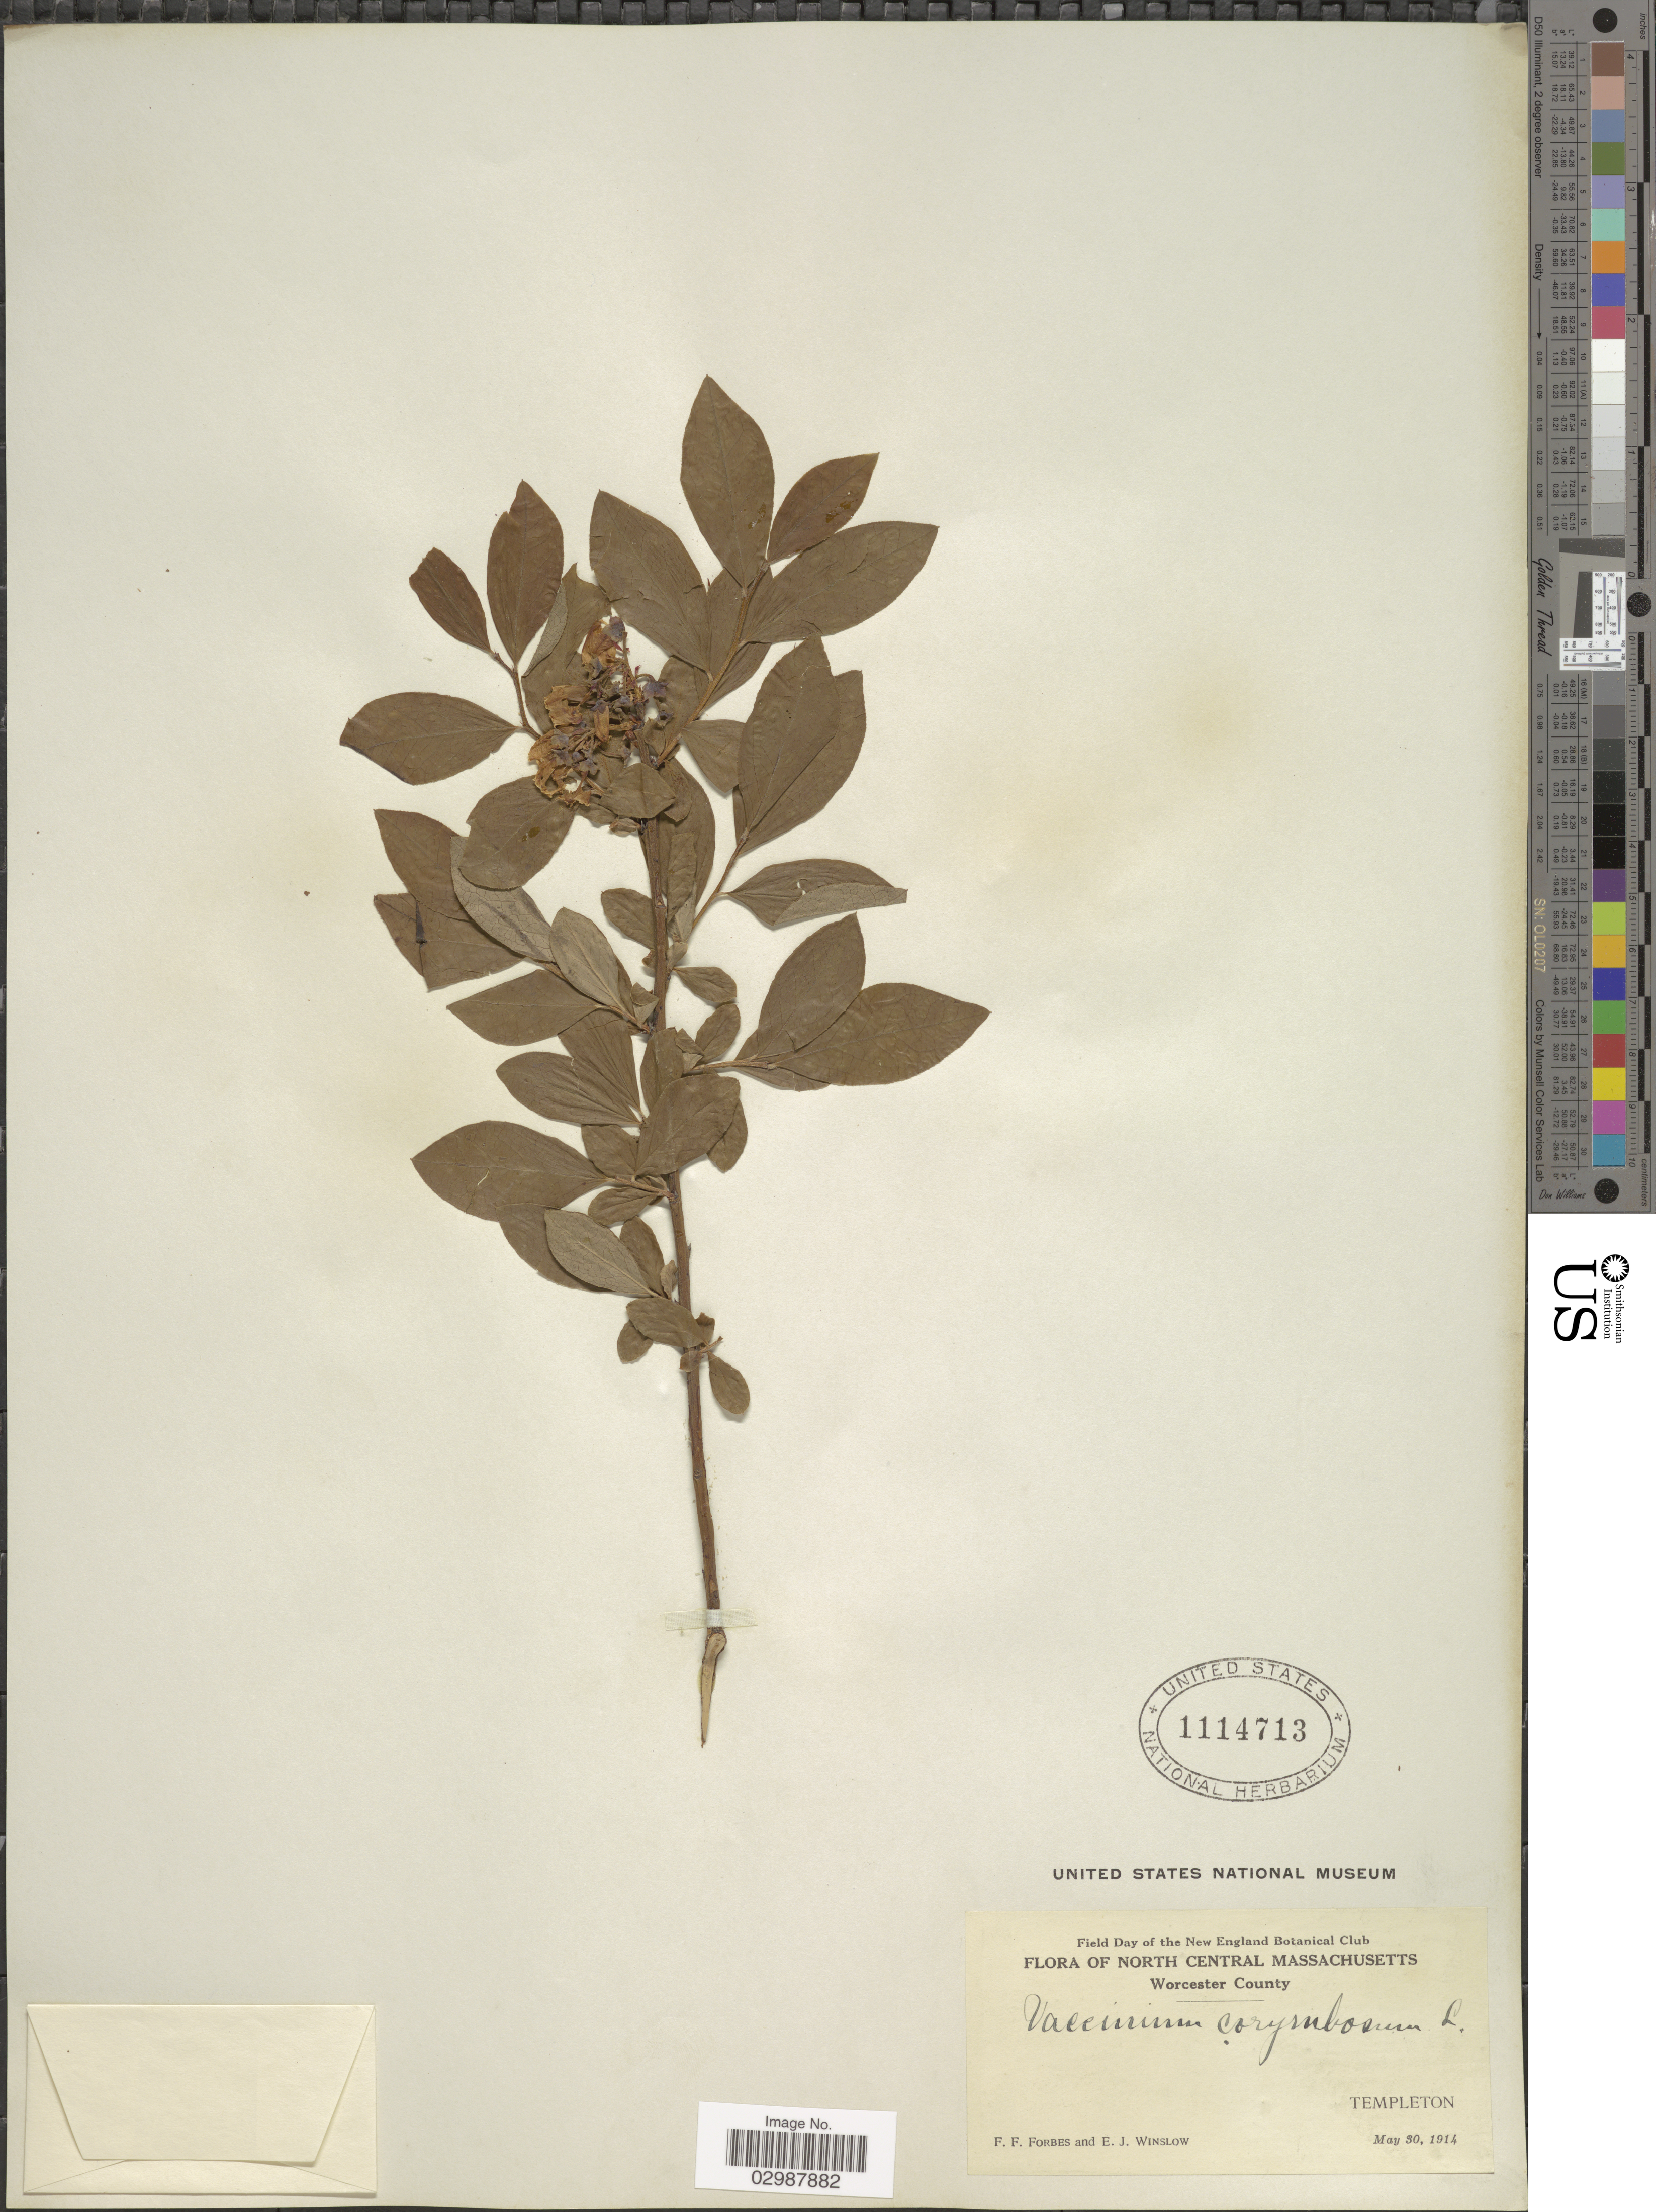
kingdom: Plantae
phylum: Tracheophyta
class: Magnoliopsida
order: Ericales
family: Ericaceae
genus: Vaccinium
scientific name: Vaccinium corymbosum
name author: L.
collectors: F. Forbes & E. Winslow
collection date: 1914-05-30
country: United States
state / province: Massachusetts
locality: North Central Massachusetts. Worcester County. Templeton.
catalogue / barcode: US 1114713